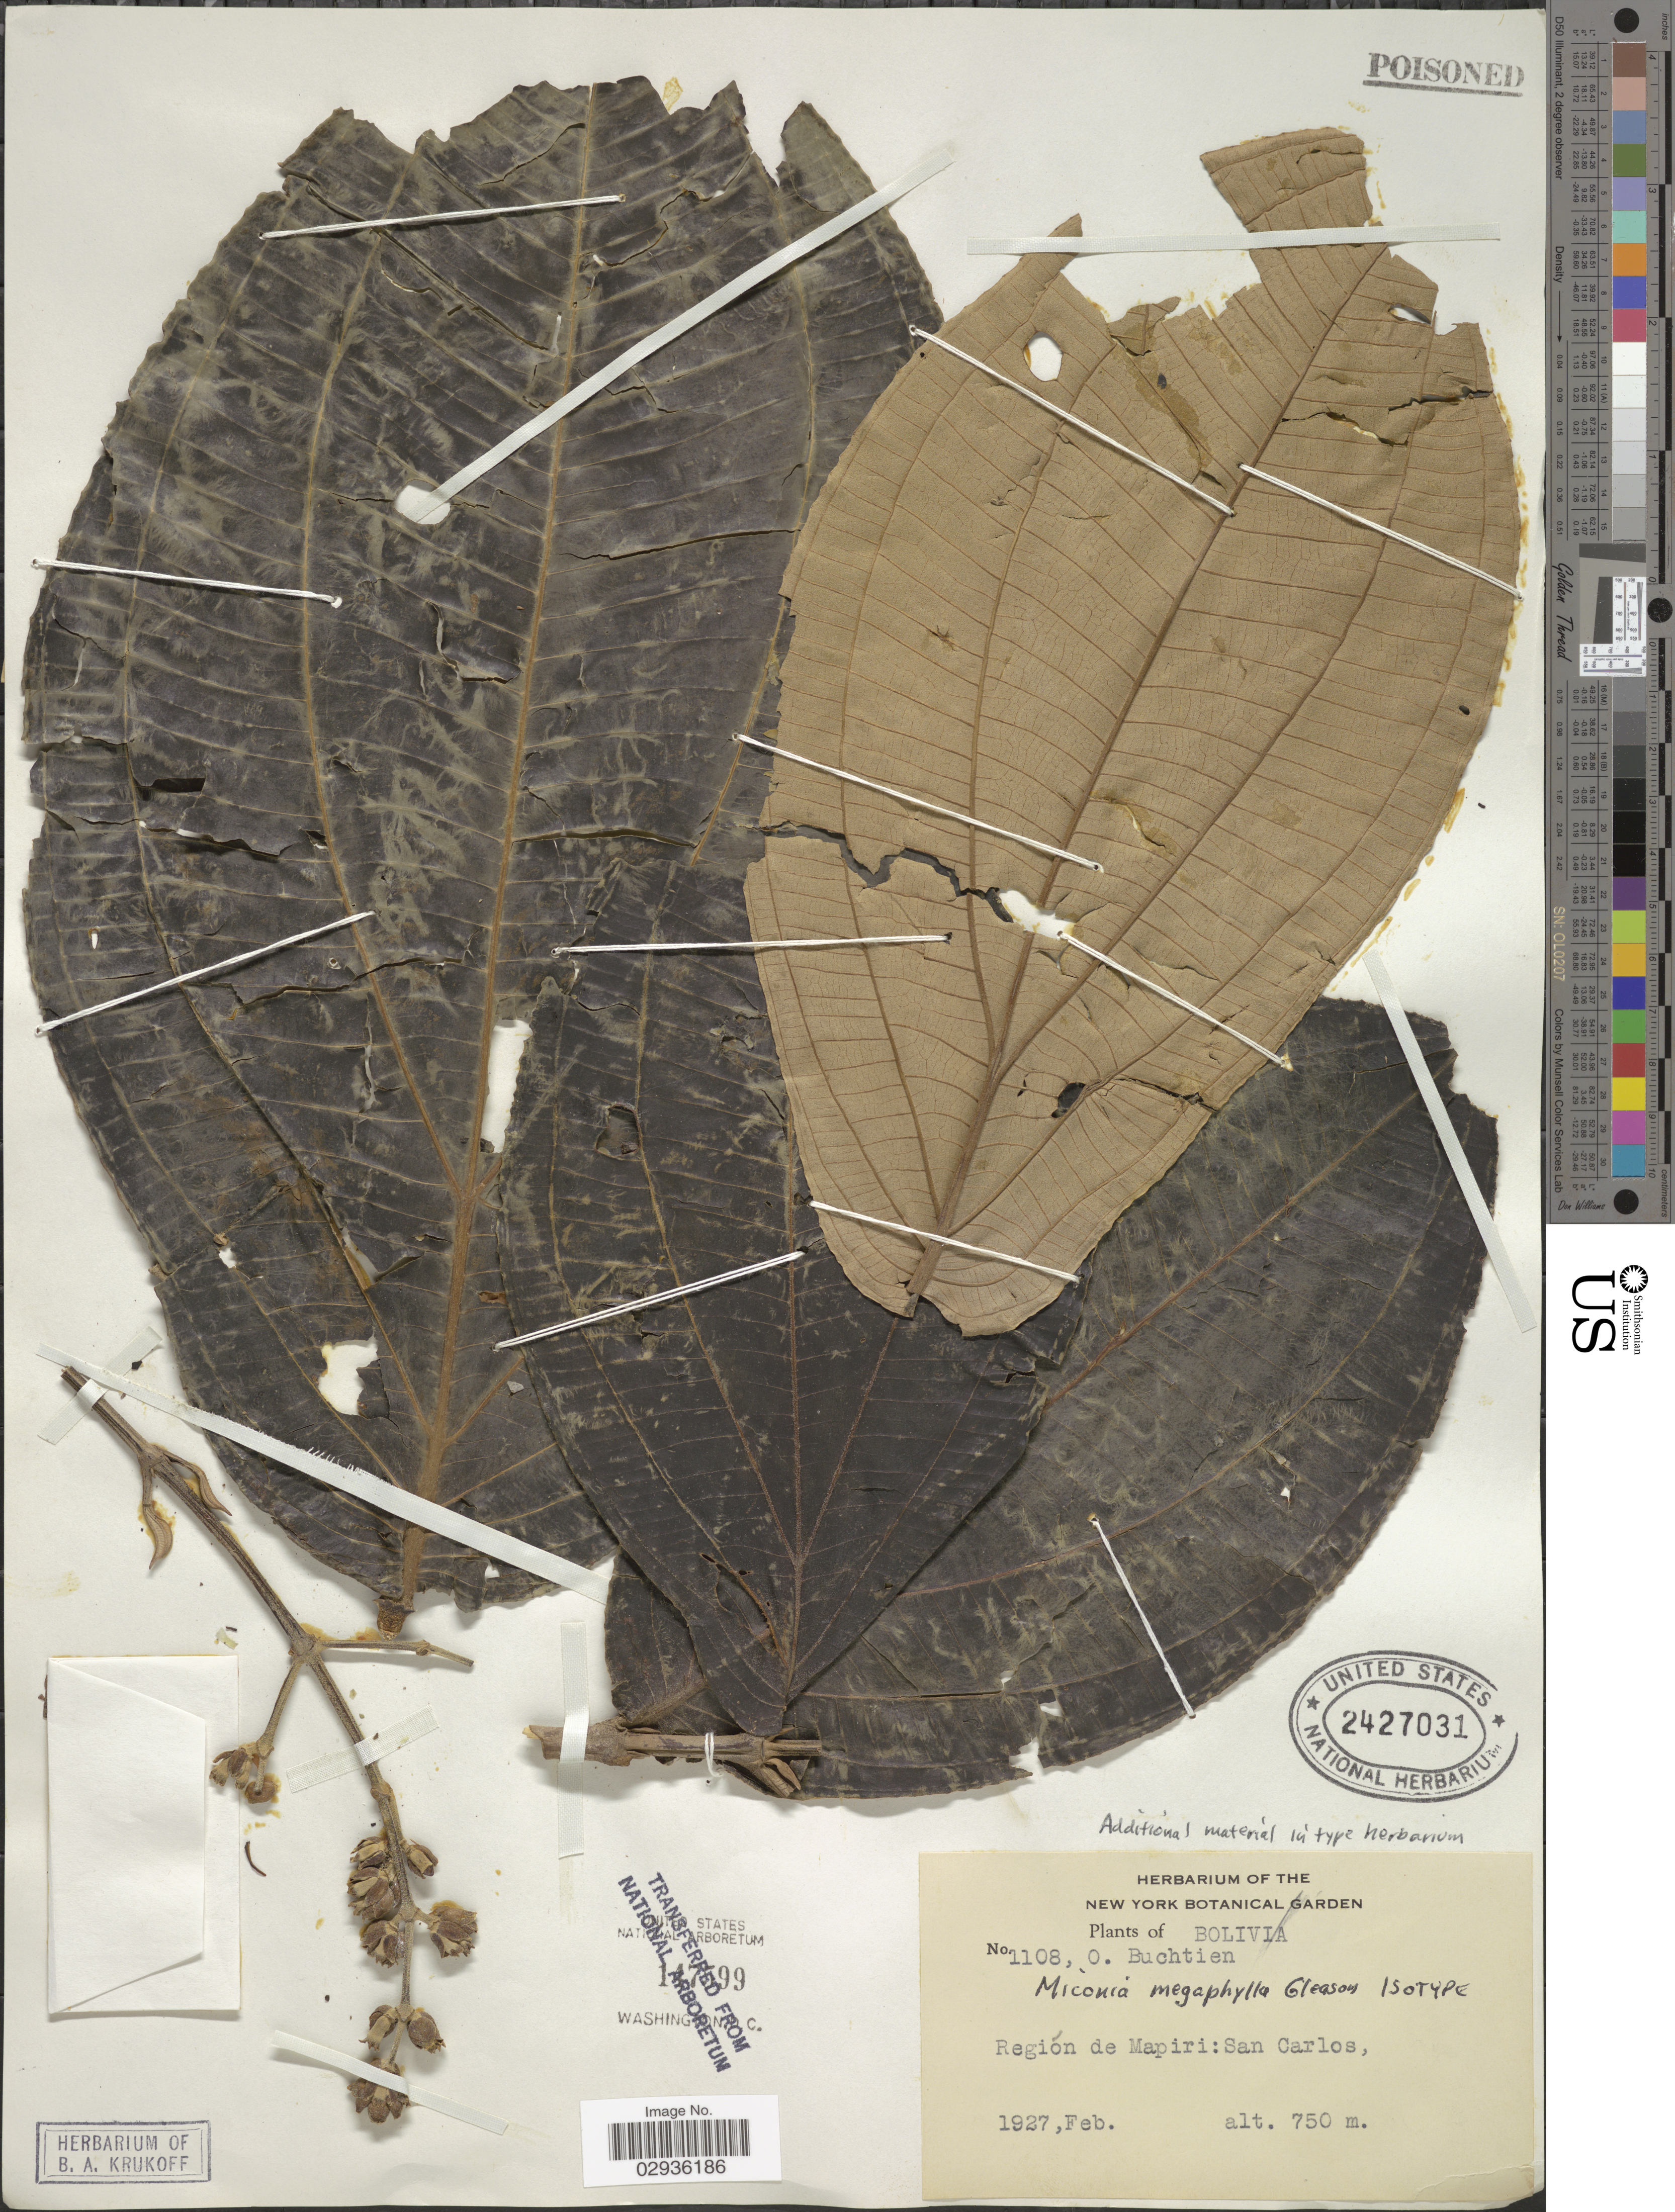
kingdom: Plantae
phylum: Tracheophyta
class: Magnoliopsida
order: Myrtales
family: Melastomataceae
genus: Miconia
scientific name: Miconia ampla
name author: Triana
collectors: O. Buchtien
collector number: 1108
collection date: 1927-02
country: Bolivia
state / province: La Paz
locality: Región de Mapiri: San Carlos.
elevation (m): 750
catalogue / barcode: US 2427031